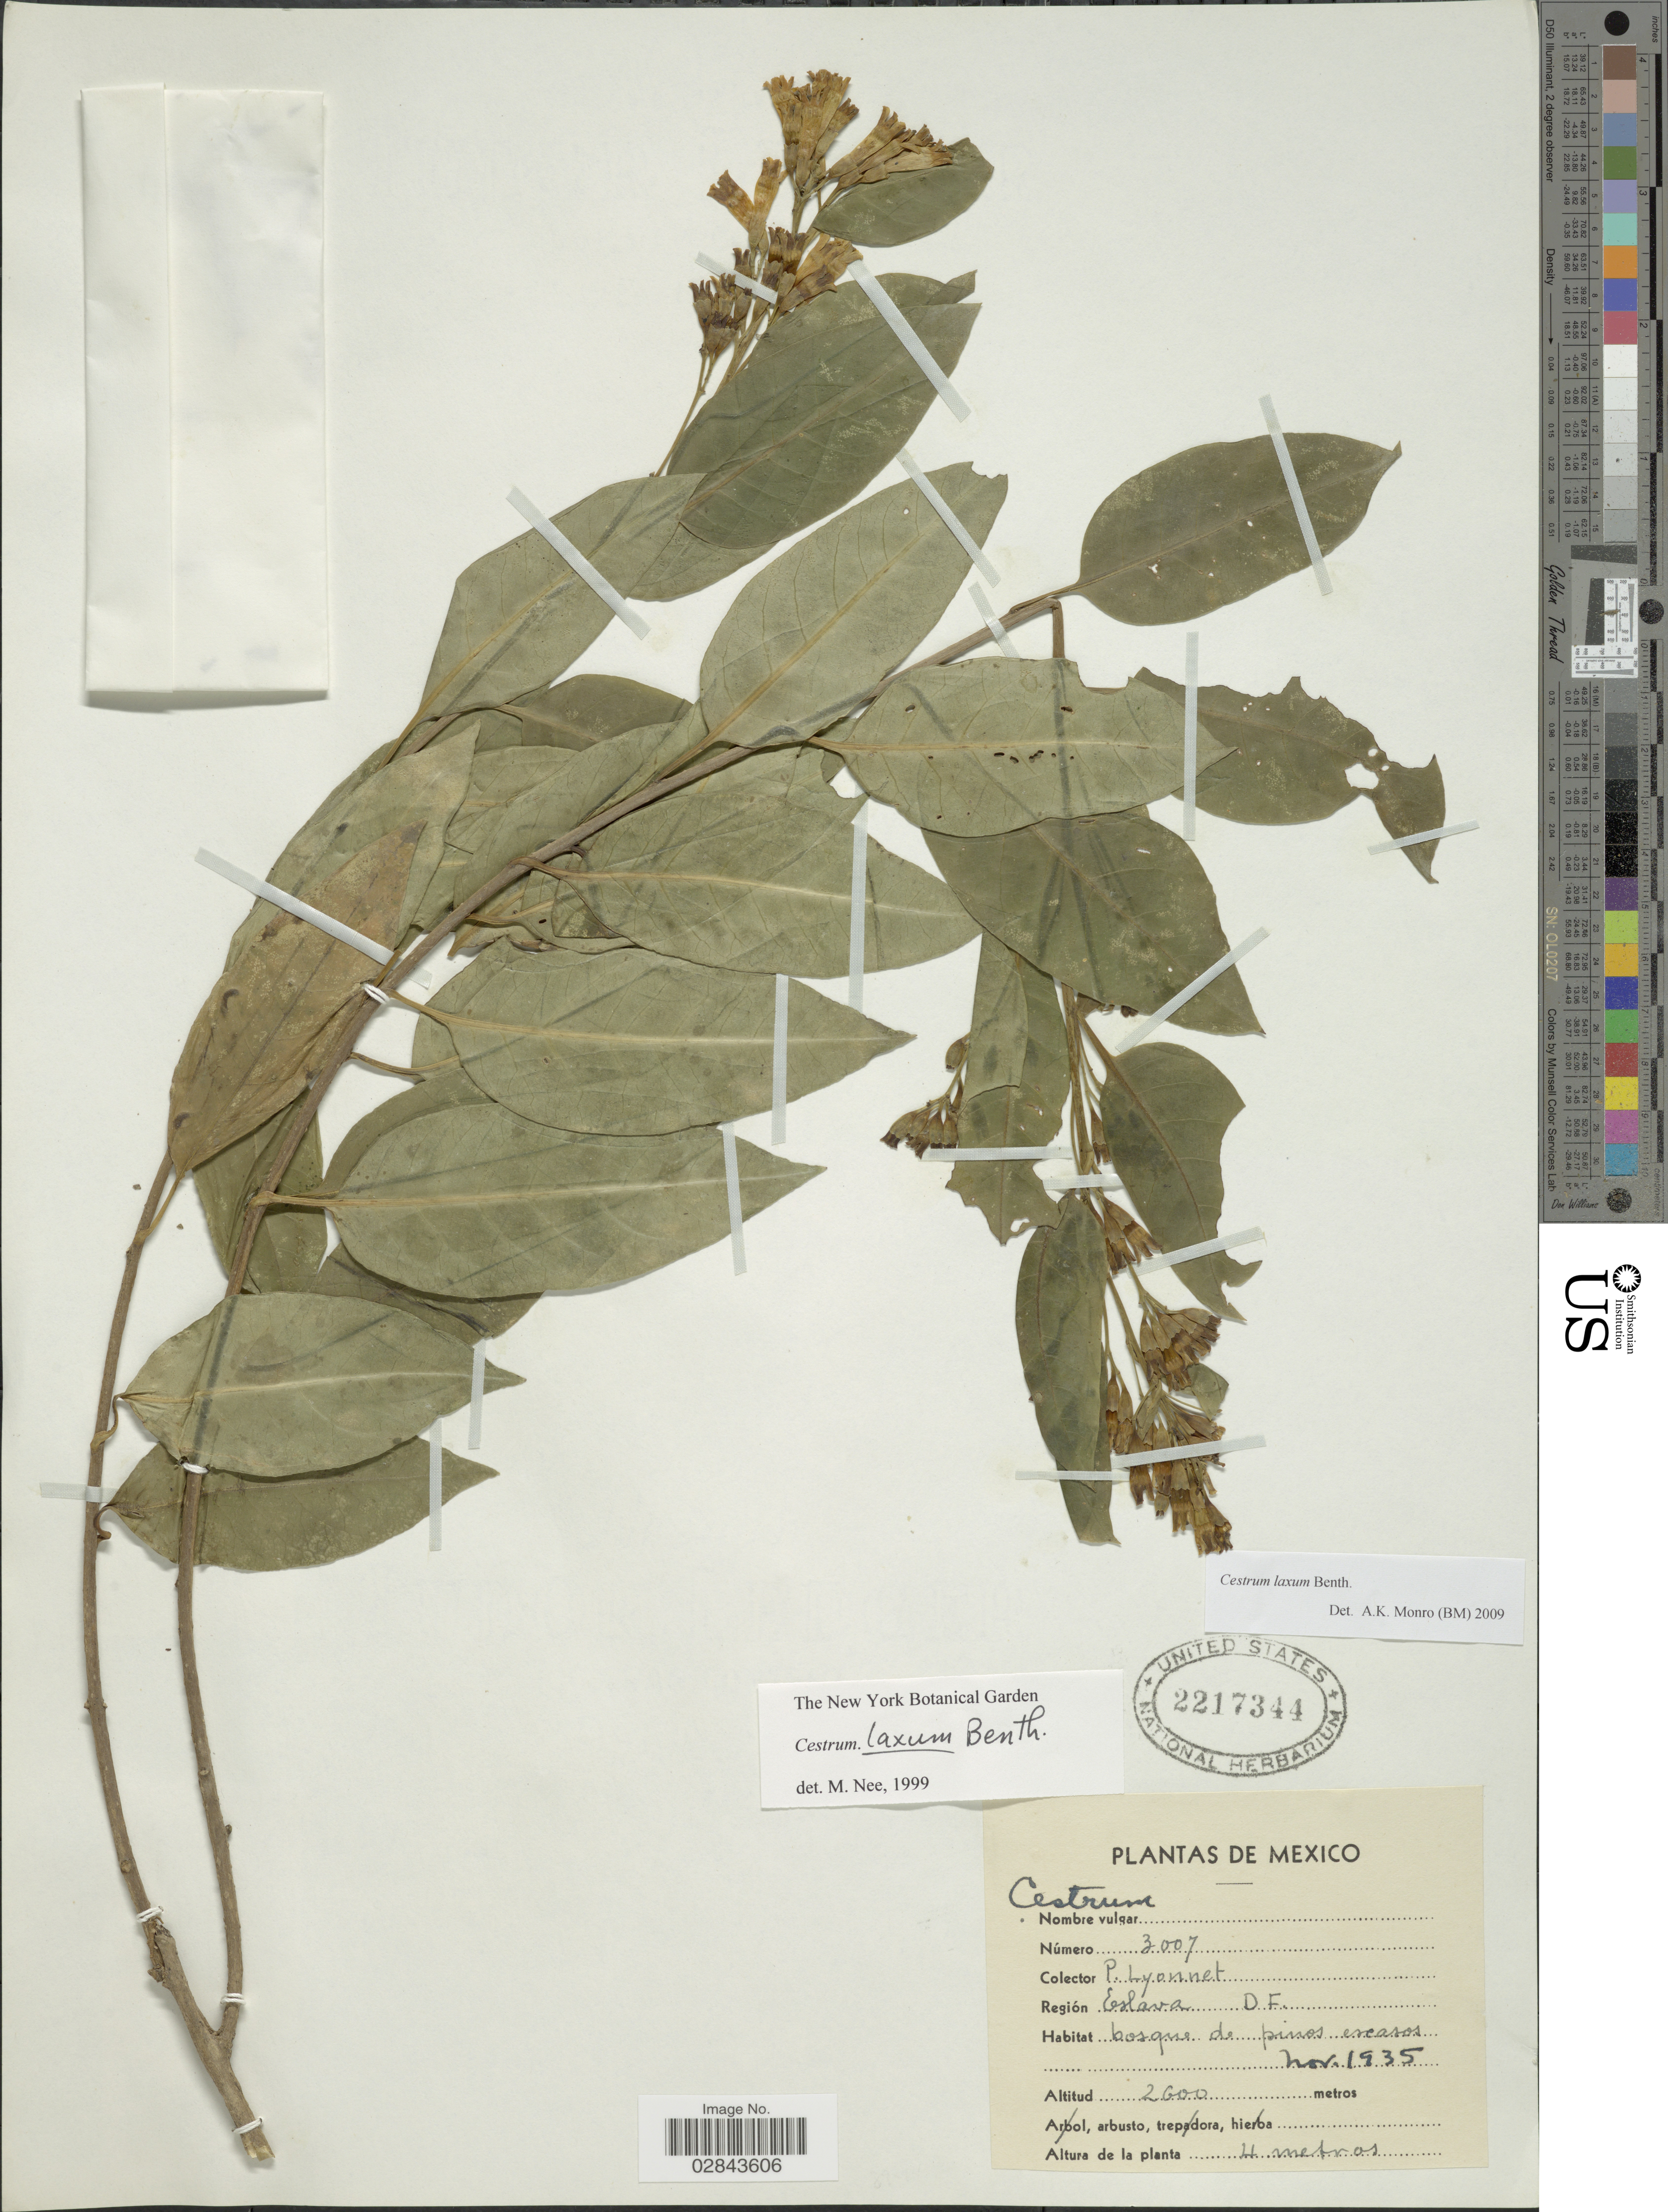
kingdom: Plantae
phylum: Tracheophyta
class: Magnoliopsida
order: Solanales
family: Solanaceae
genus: Cestrum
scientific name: Cestrum laxum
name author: Benth.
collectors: P. Lyonnet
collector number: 3007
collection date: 1935-11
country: Mexico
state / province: Distrito Federal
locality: Región Eslava DF.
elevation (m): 2600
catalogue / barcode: US 2217344